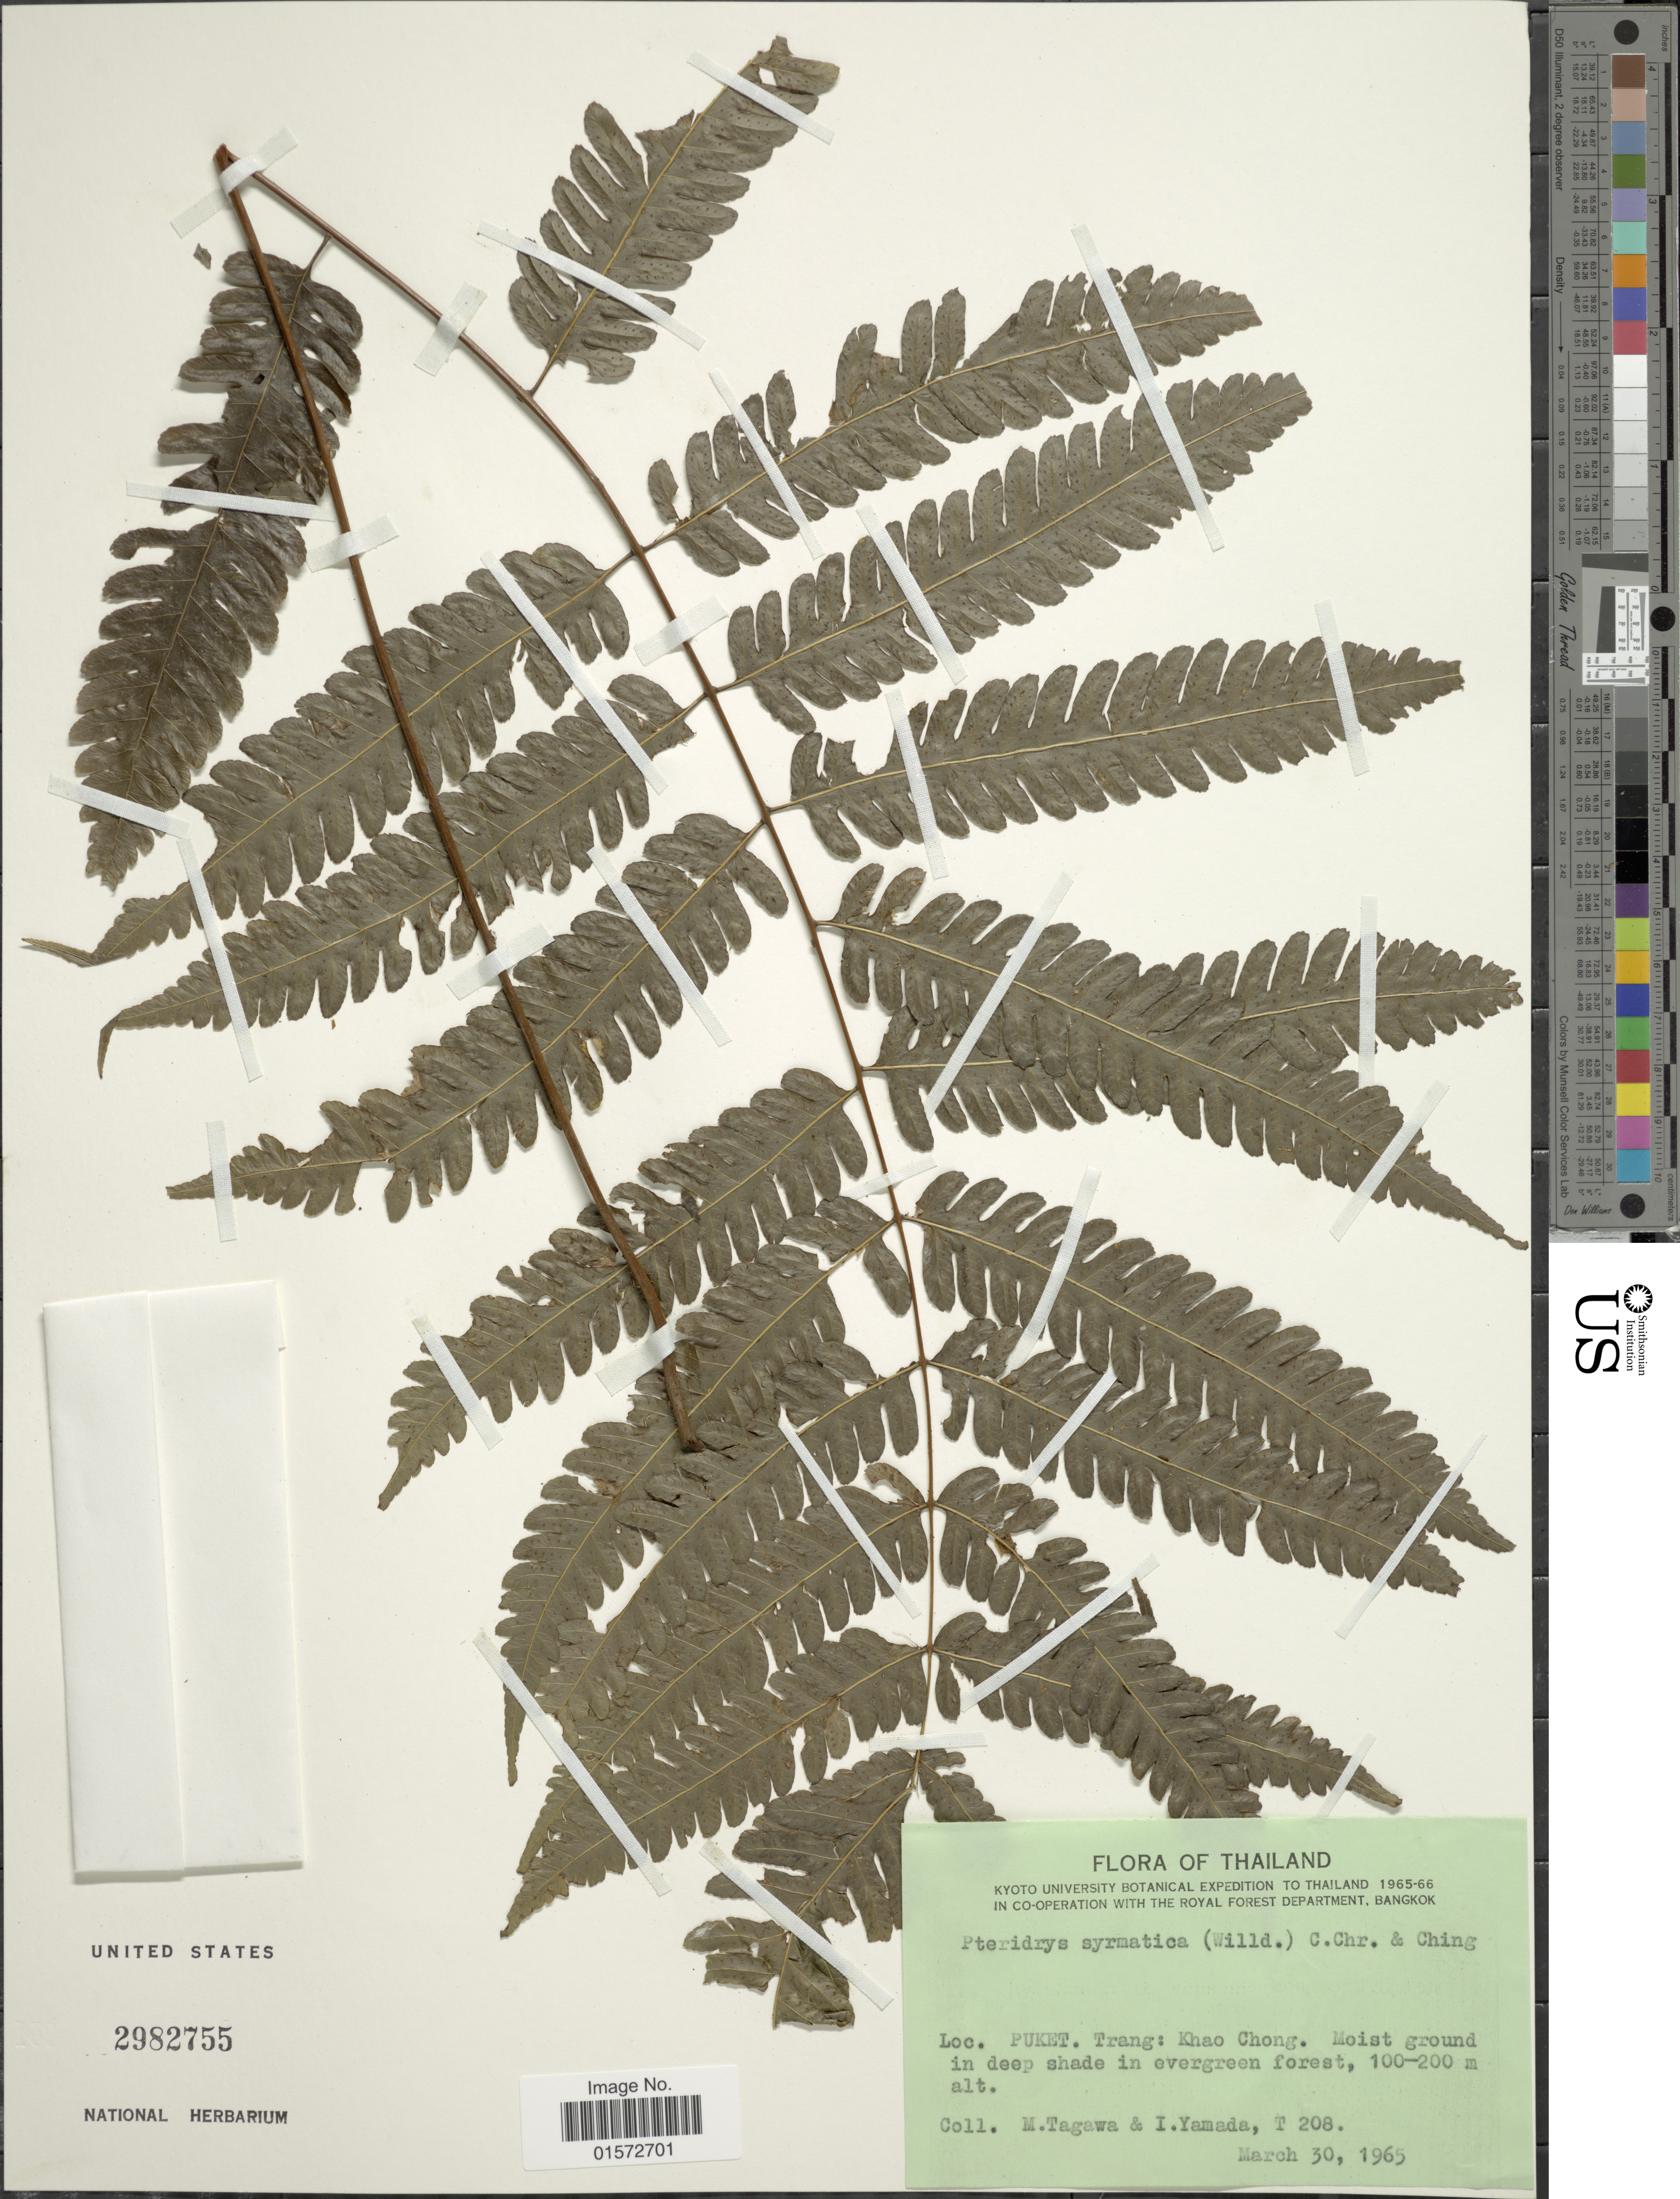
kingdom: Plantae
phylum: Tracheophyta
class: Polypodiopsida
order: Polypodiales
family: Tectariaceae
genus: Pteridrys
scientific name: Pteridrys syrmatica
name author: (Willd.) C. Chr. & Ching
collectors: M. Tagawa & I. Yamada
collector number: T 208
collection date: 1965-03-30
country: Thailand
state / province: Trang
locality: Puket. Trang: Khao Chong.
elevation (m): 100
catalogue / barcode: US 2982755